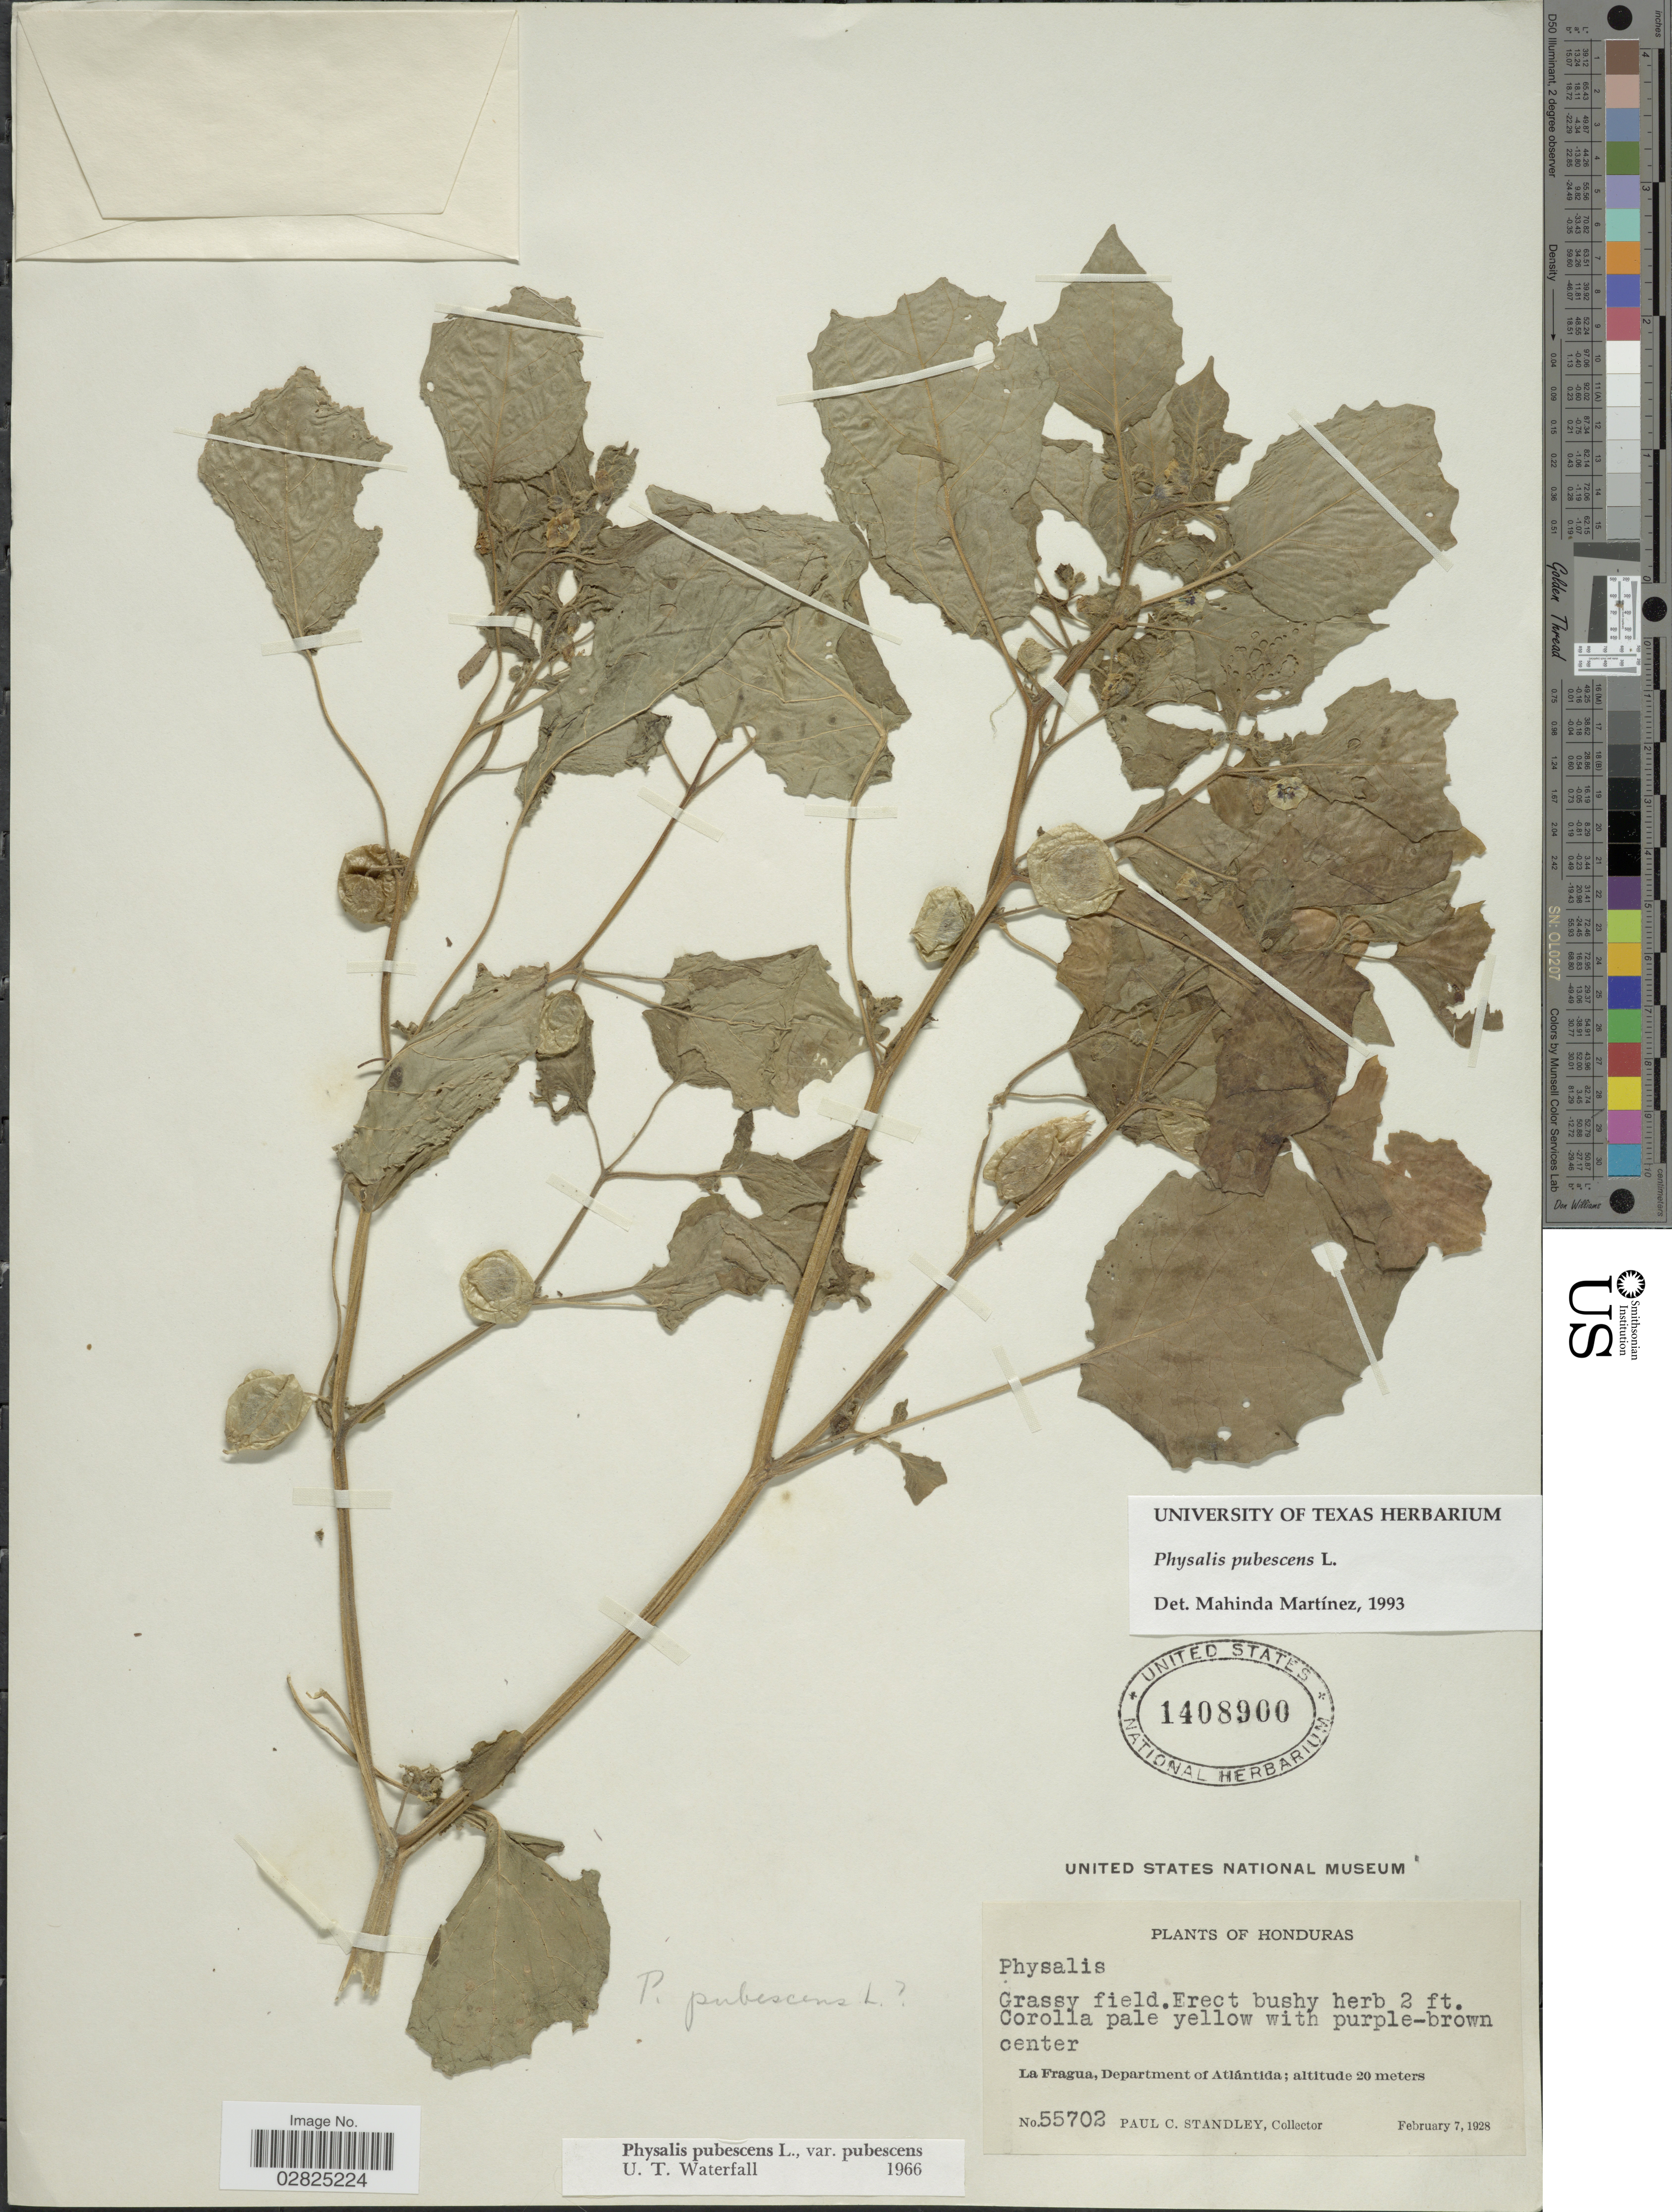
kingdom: Plantae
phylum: Tracheophyta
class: Magnoliopsida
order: Solanales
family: Solanaceae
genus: Physalis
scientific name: Physalis pubescens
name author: L.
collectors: P. C. Standley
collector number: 55702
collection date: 1928-02-07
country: Honduras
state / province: Atlántida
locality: La Fragua, Department of Atlántida.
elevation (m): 20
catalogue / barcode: US 1408900